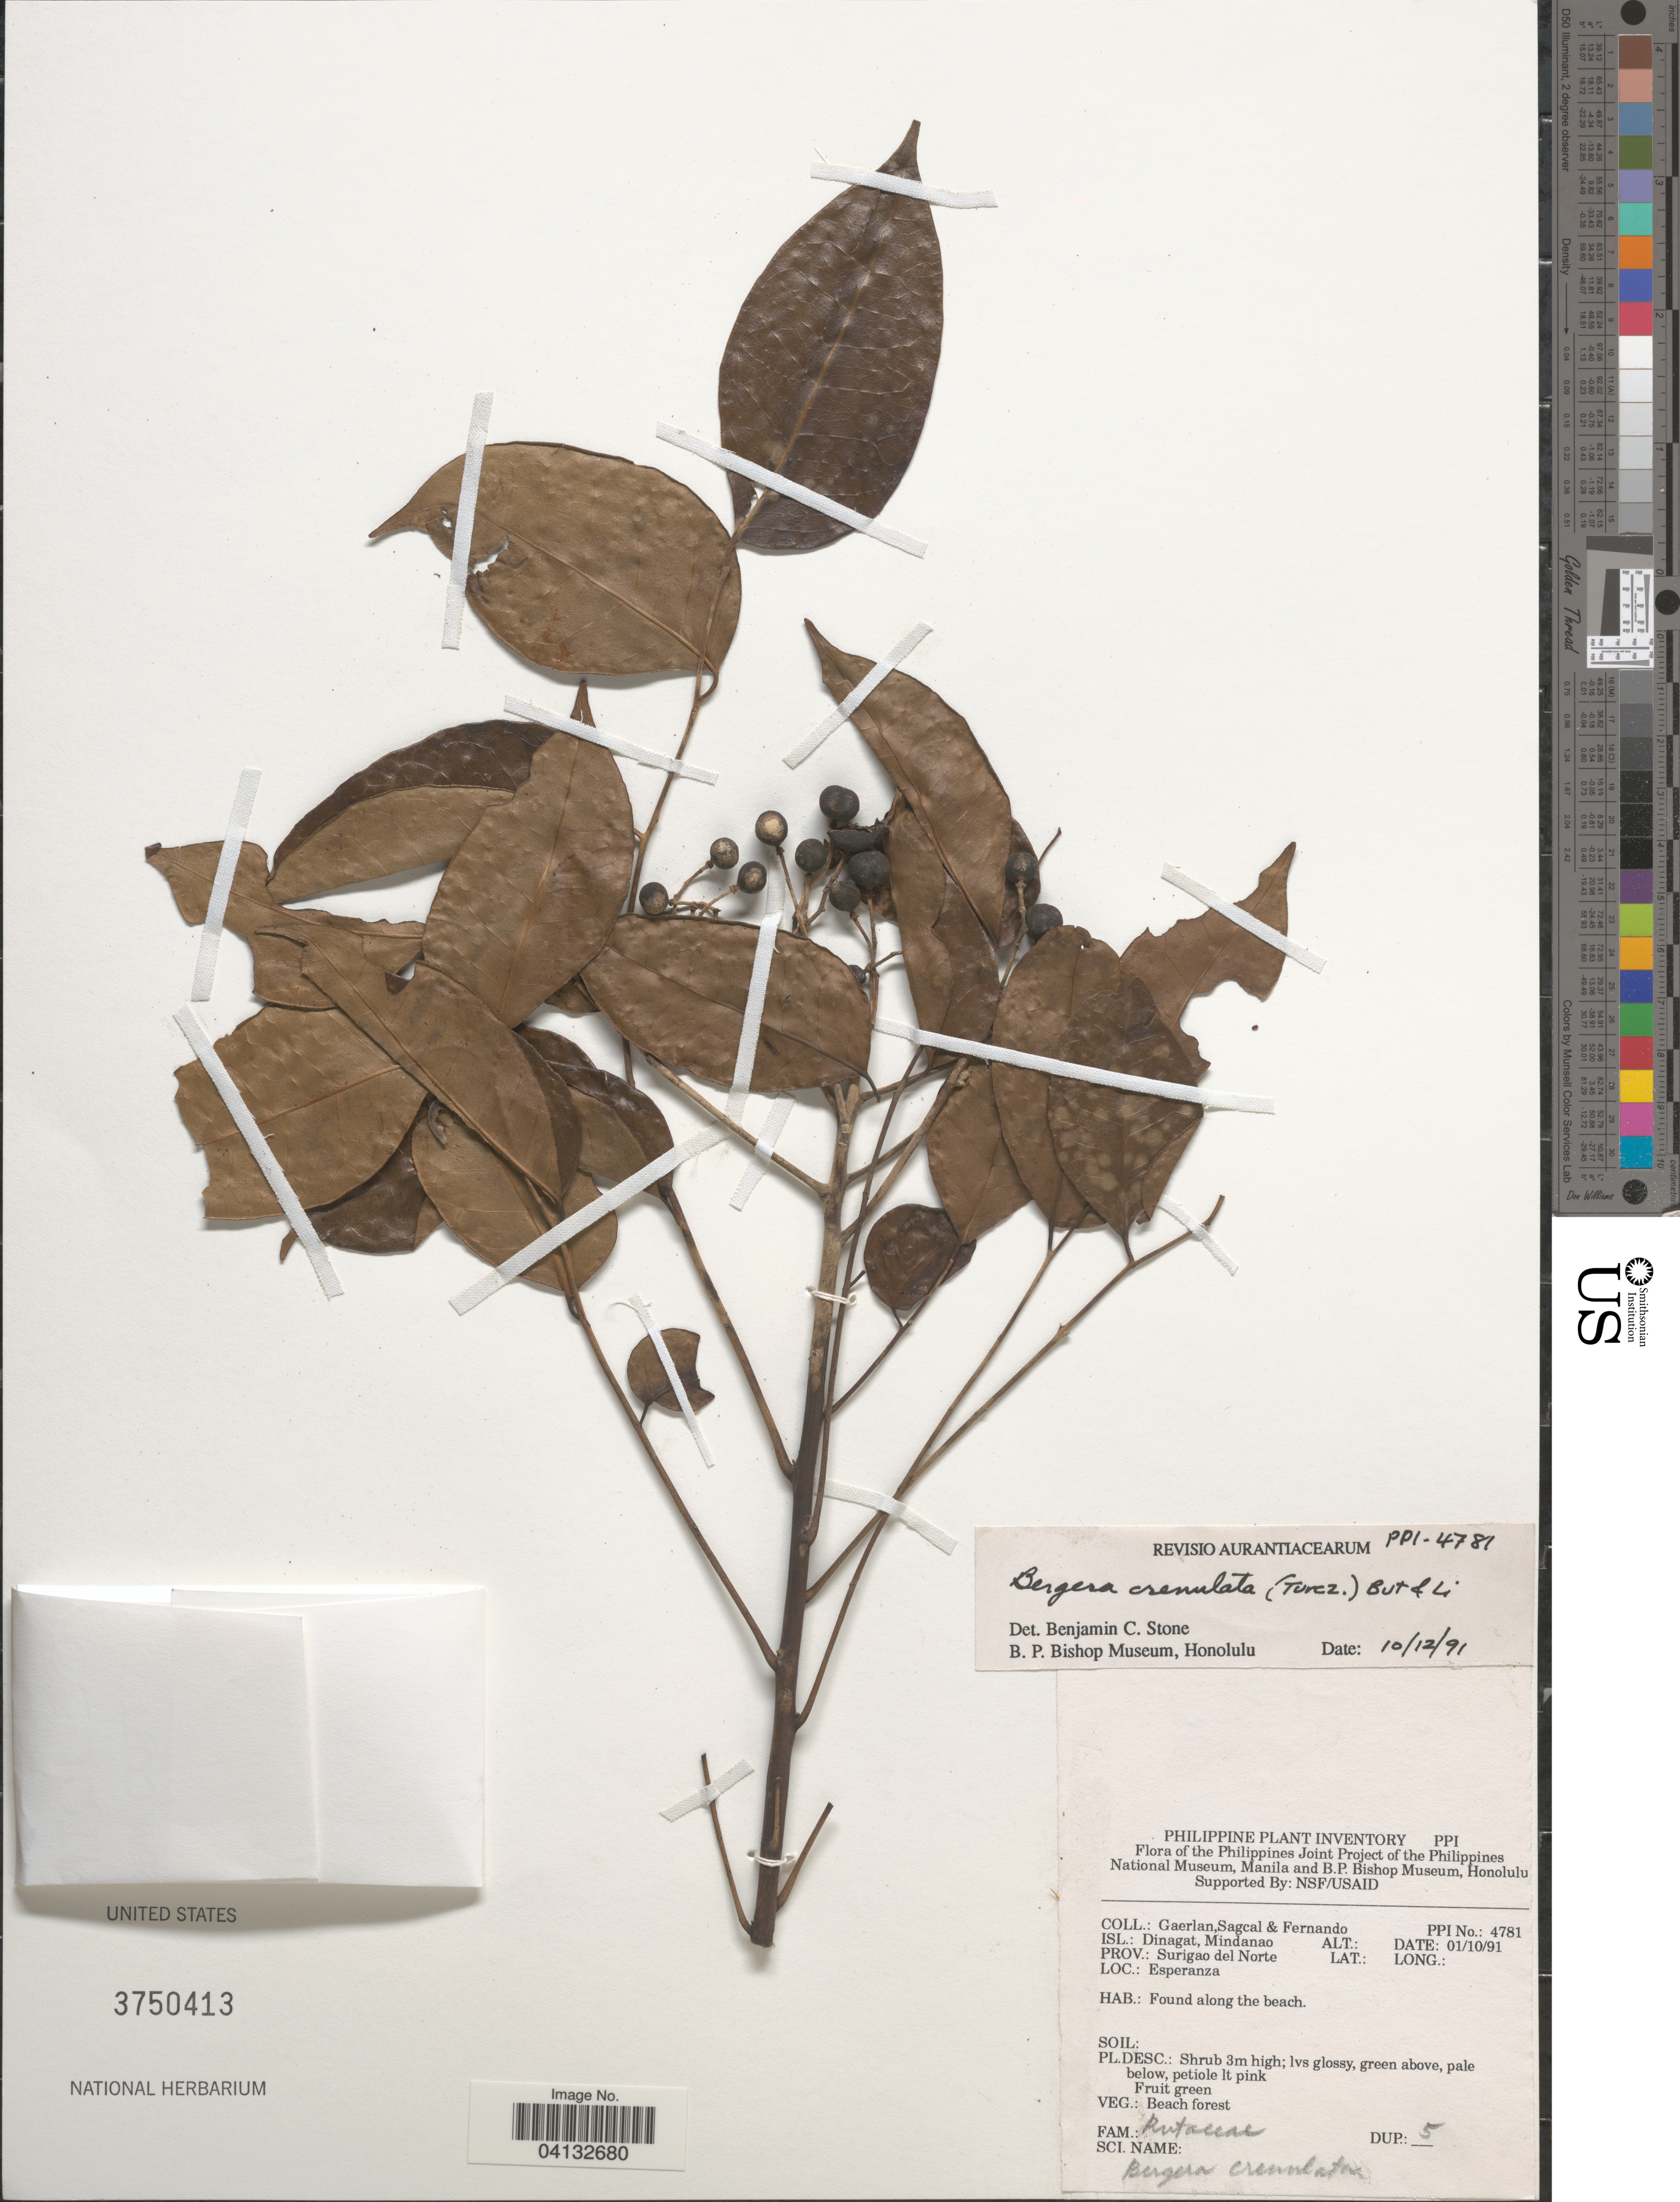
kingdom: Plantae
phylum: Tracheophyta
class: Magnoliopsida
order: Sapindales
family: Rutaceae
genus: Bergera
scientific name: Bergera crenulata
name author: (Turcz.) F.J. Mou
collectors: Gaerlan, E. Sagcal & -- Fernando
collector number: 4781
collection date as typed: Transcribed d/m/y: 1/10/91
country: Philippines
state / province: Caraga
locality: Isl.: Dinagat, Mindanao. Prov.: Surigao del Norte. Esperanza.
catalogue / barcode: US 3750413